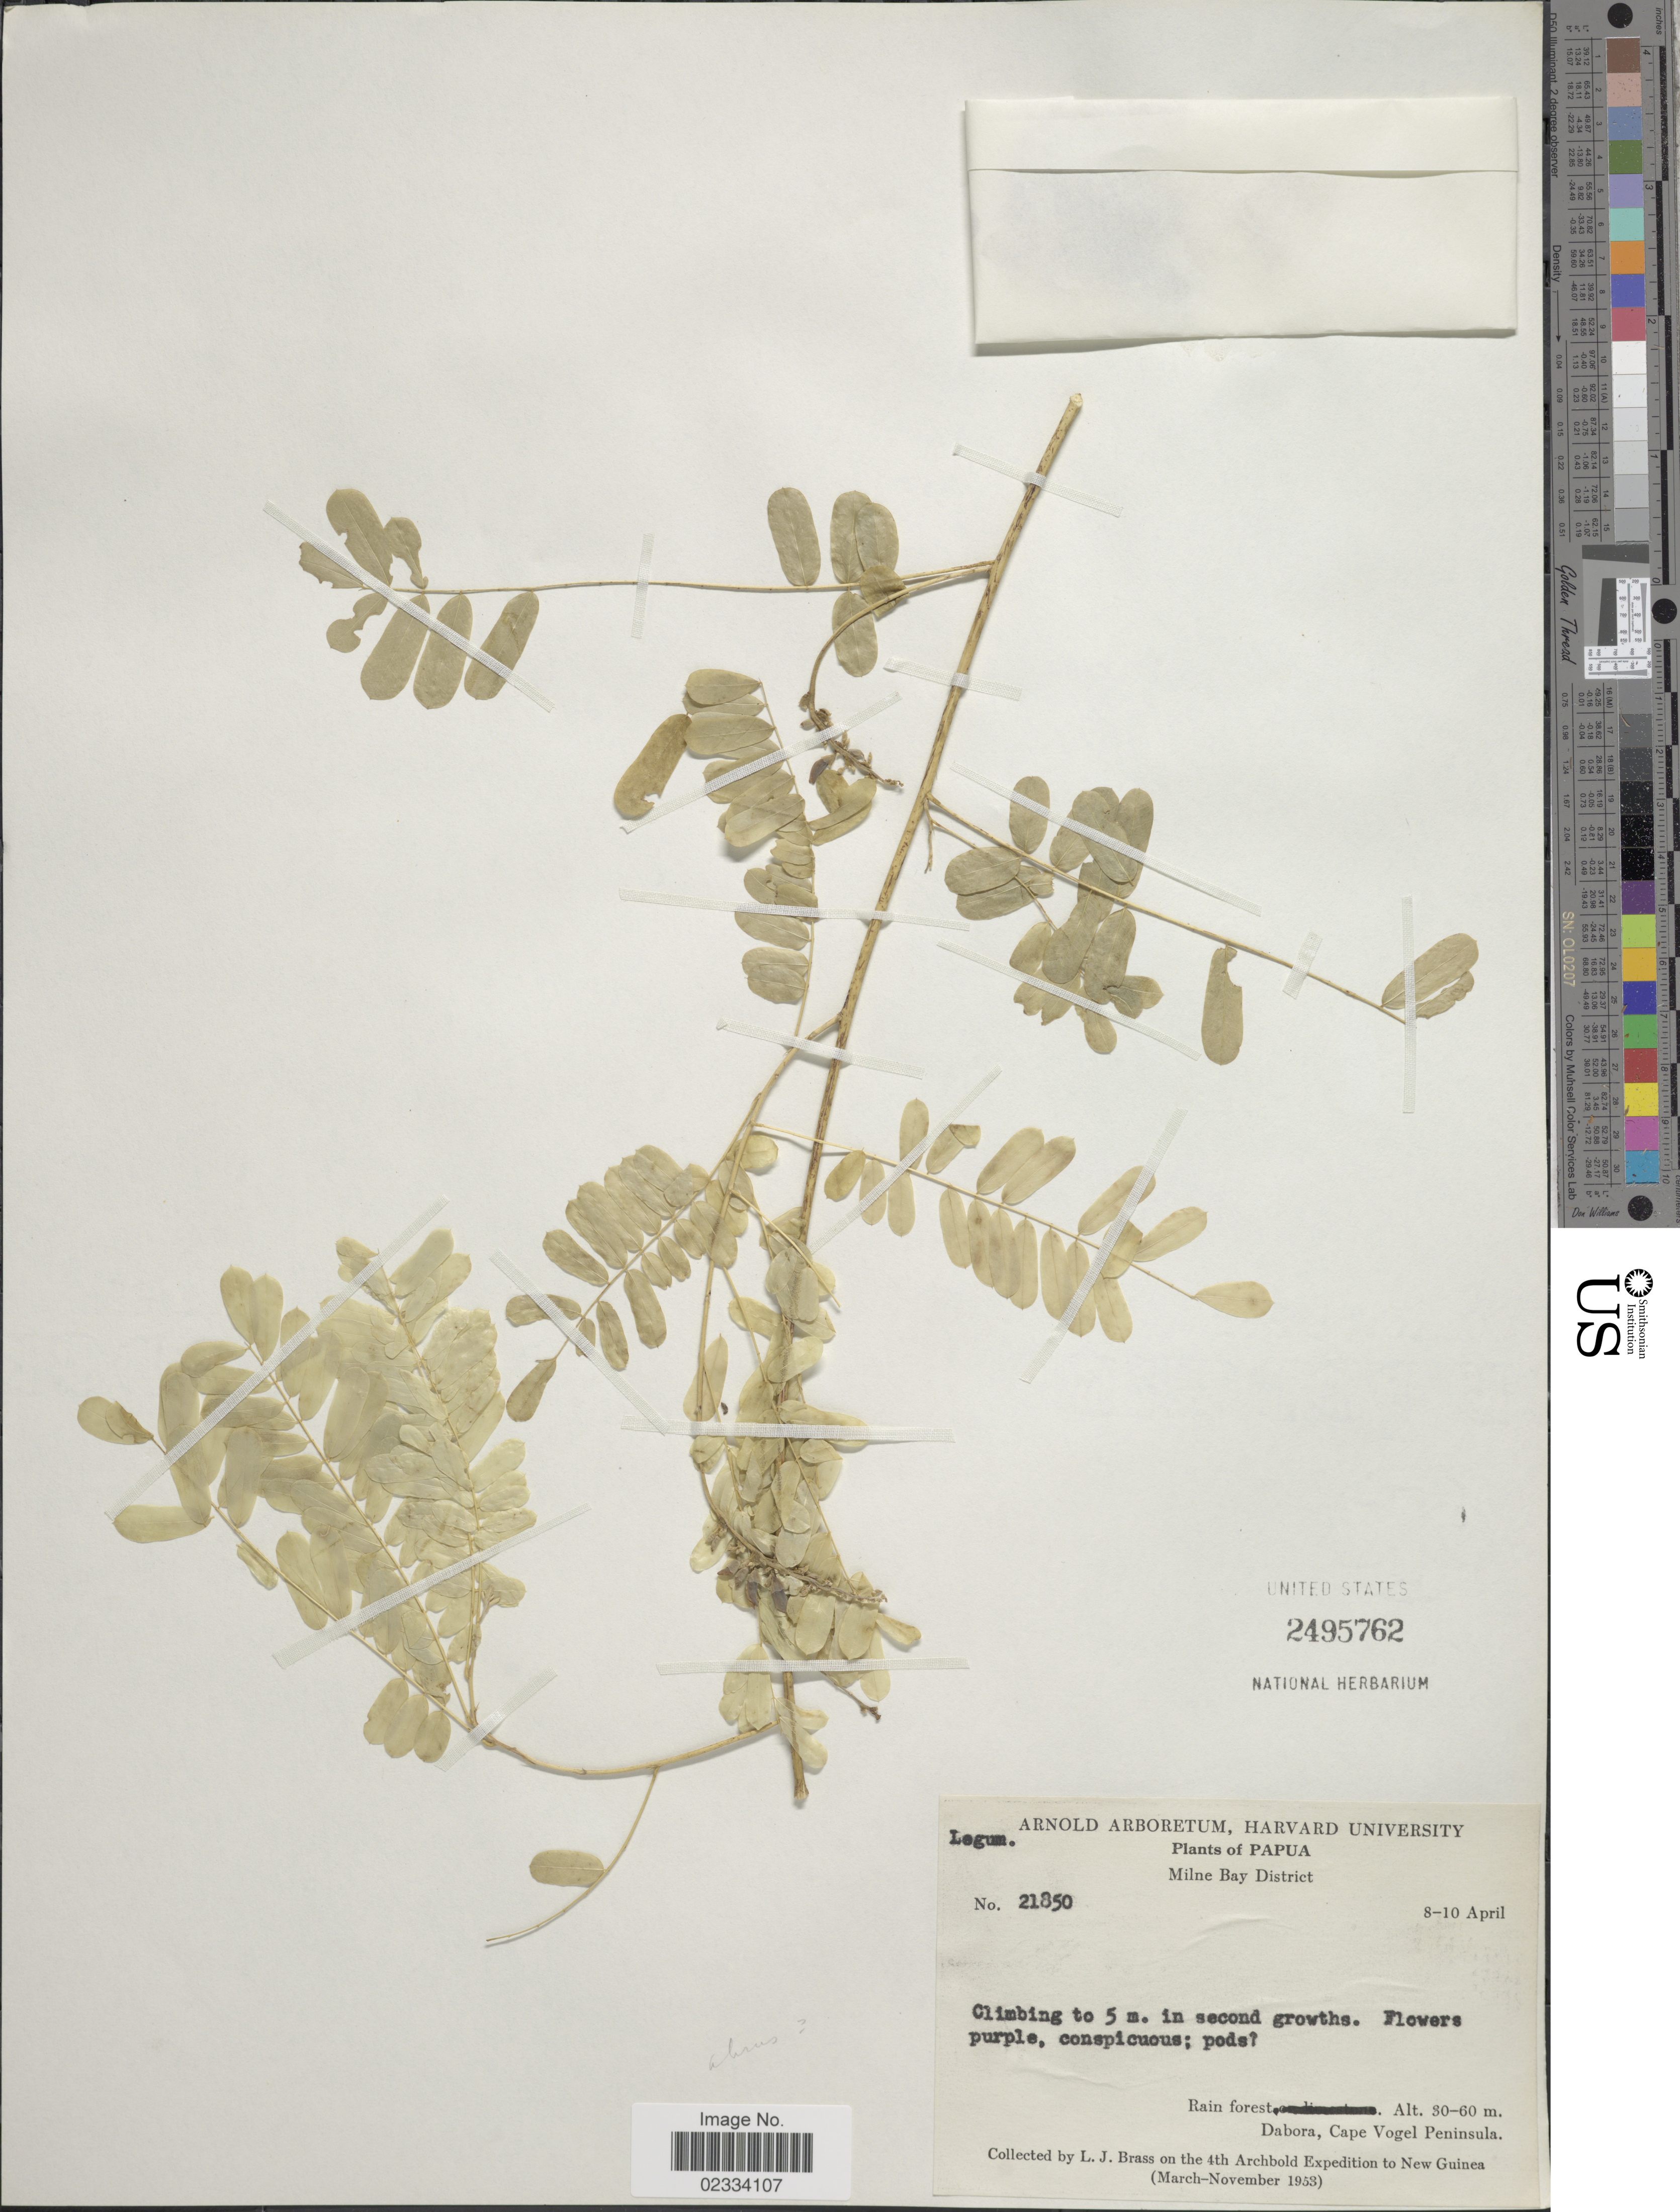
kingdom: Plantae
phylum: Tracheophyta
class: Magnoliopsida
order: Fabales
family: Fabaceae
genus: Abrus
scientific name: Abrus precatorius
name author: L.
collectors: L. J. Brass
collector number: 21850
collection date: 1953-04-08/1953-04-10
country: Papua New Guinea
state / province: Milne Bay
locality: Papua. Dabora, Cape Vogel Peninsula. New Guinea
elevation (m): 30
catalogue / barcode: US 2495762